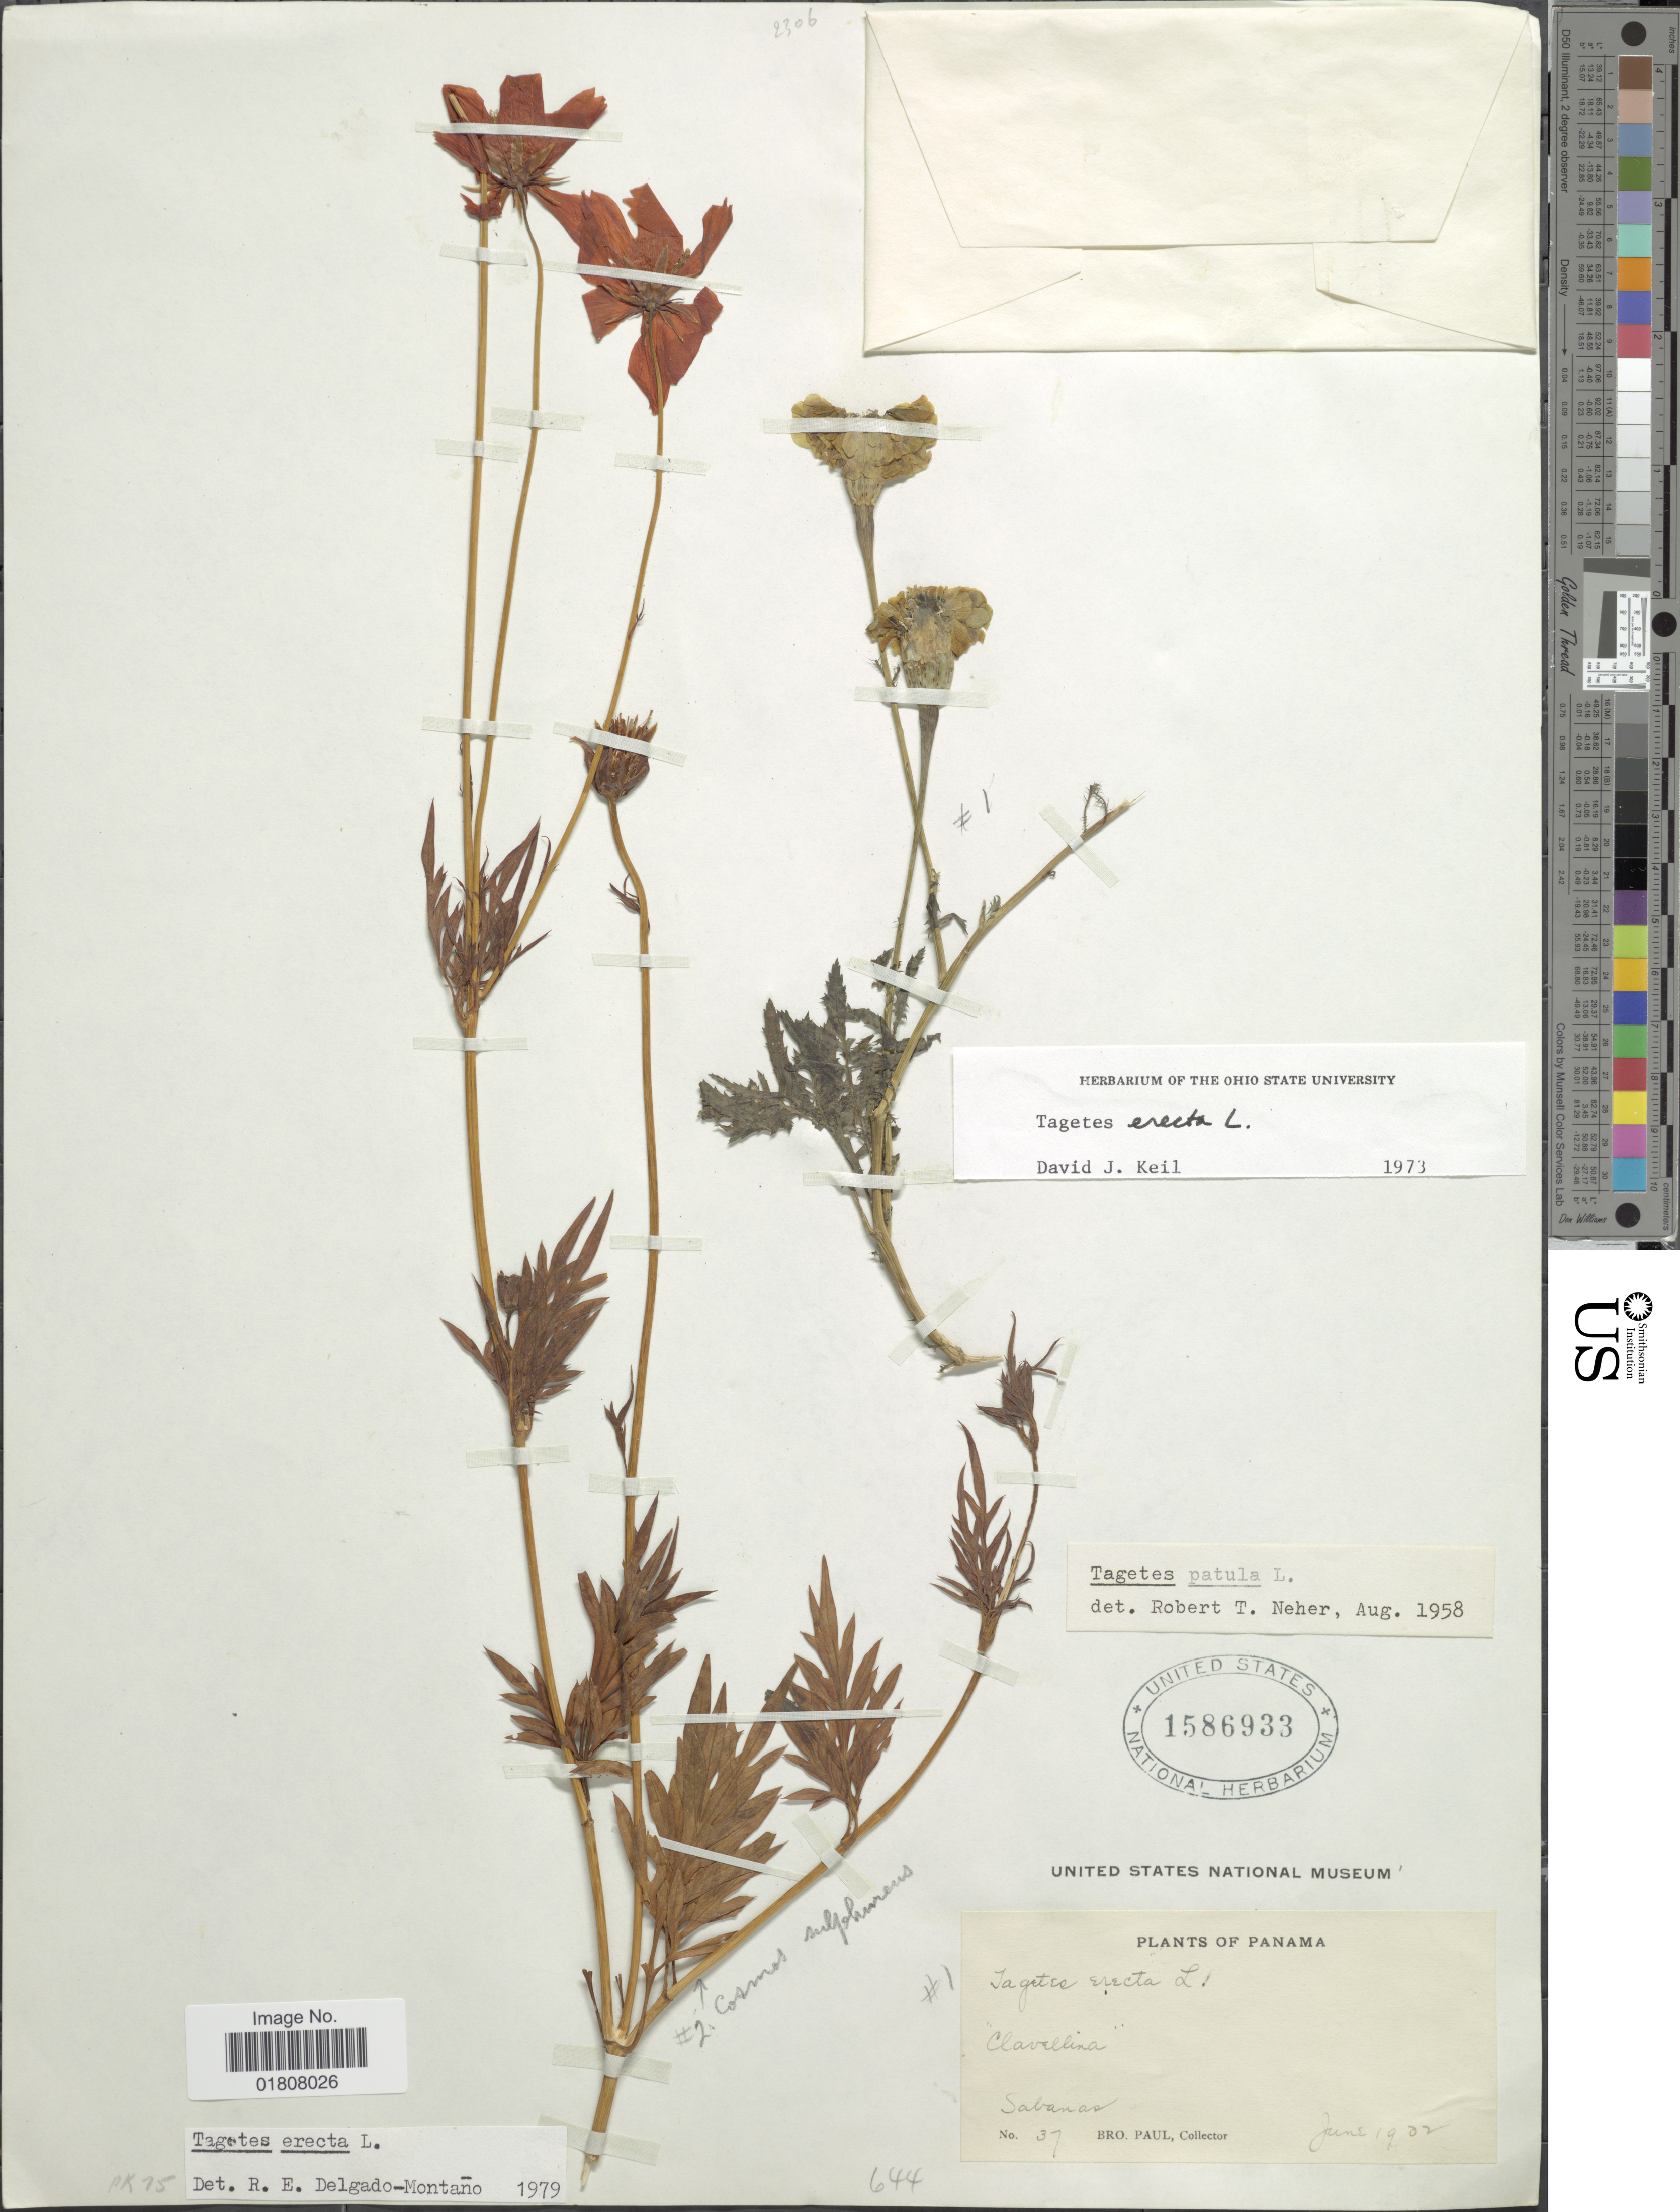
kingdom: Plantae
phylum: Tracheophyta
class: Magnoliopsida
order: Asterales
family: Asteraceae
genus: Tagetes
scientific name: Tagetes erecta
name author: L.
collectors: B. Paul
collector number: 37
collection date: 1932-06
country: Panama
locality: Sabanas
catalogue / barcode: US 1586933